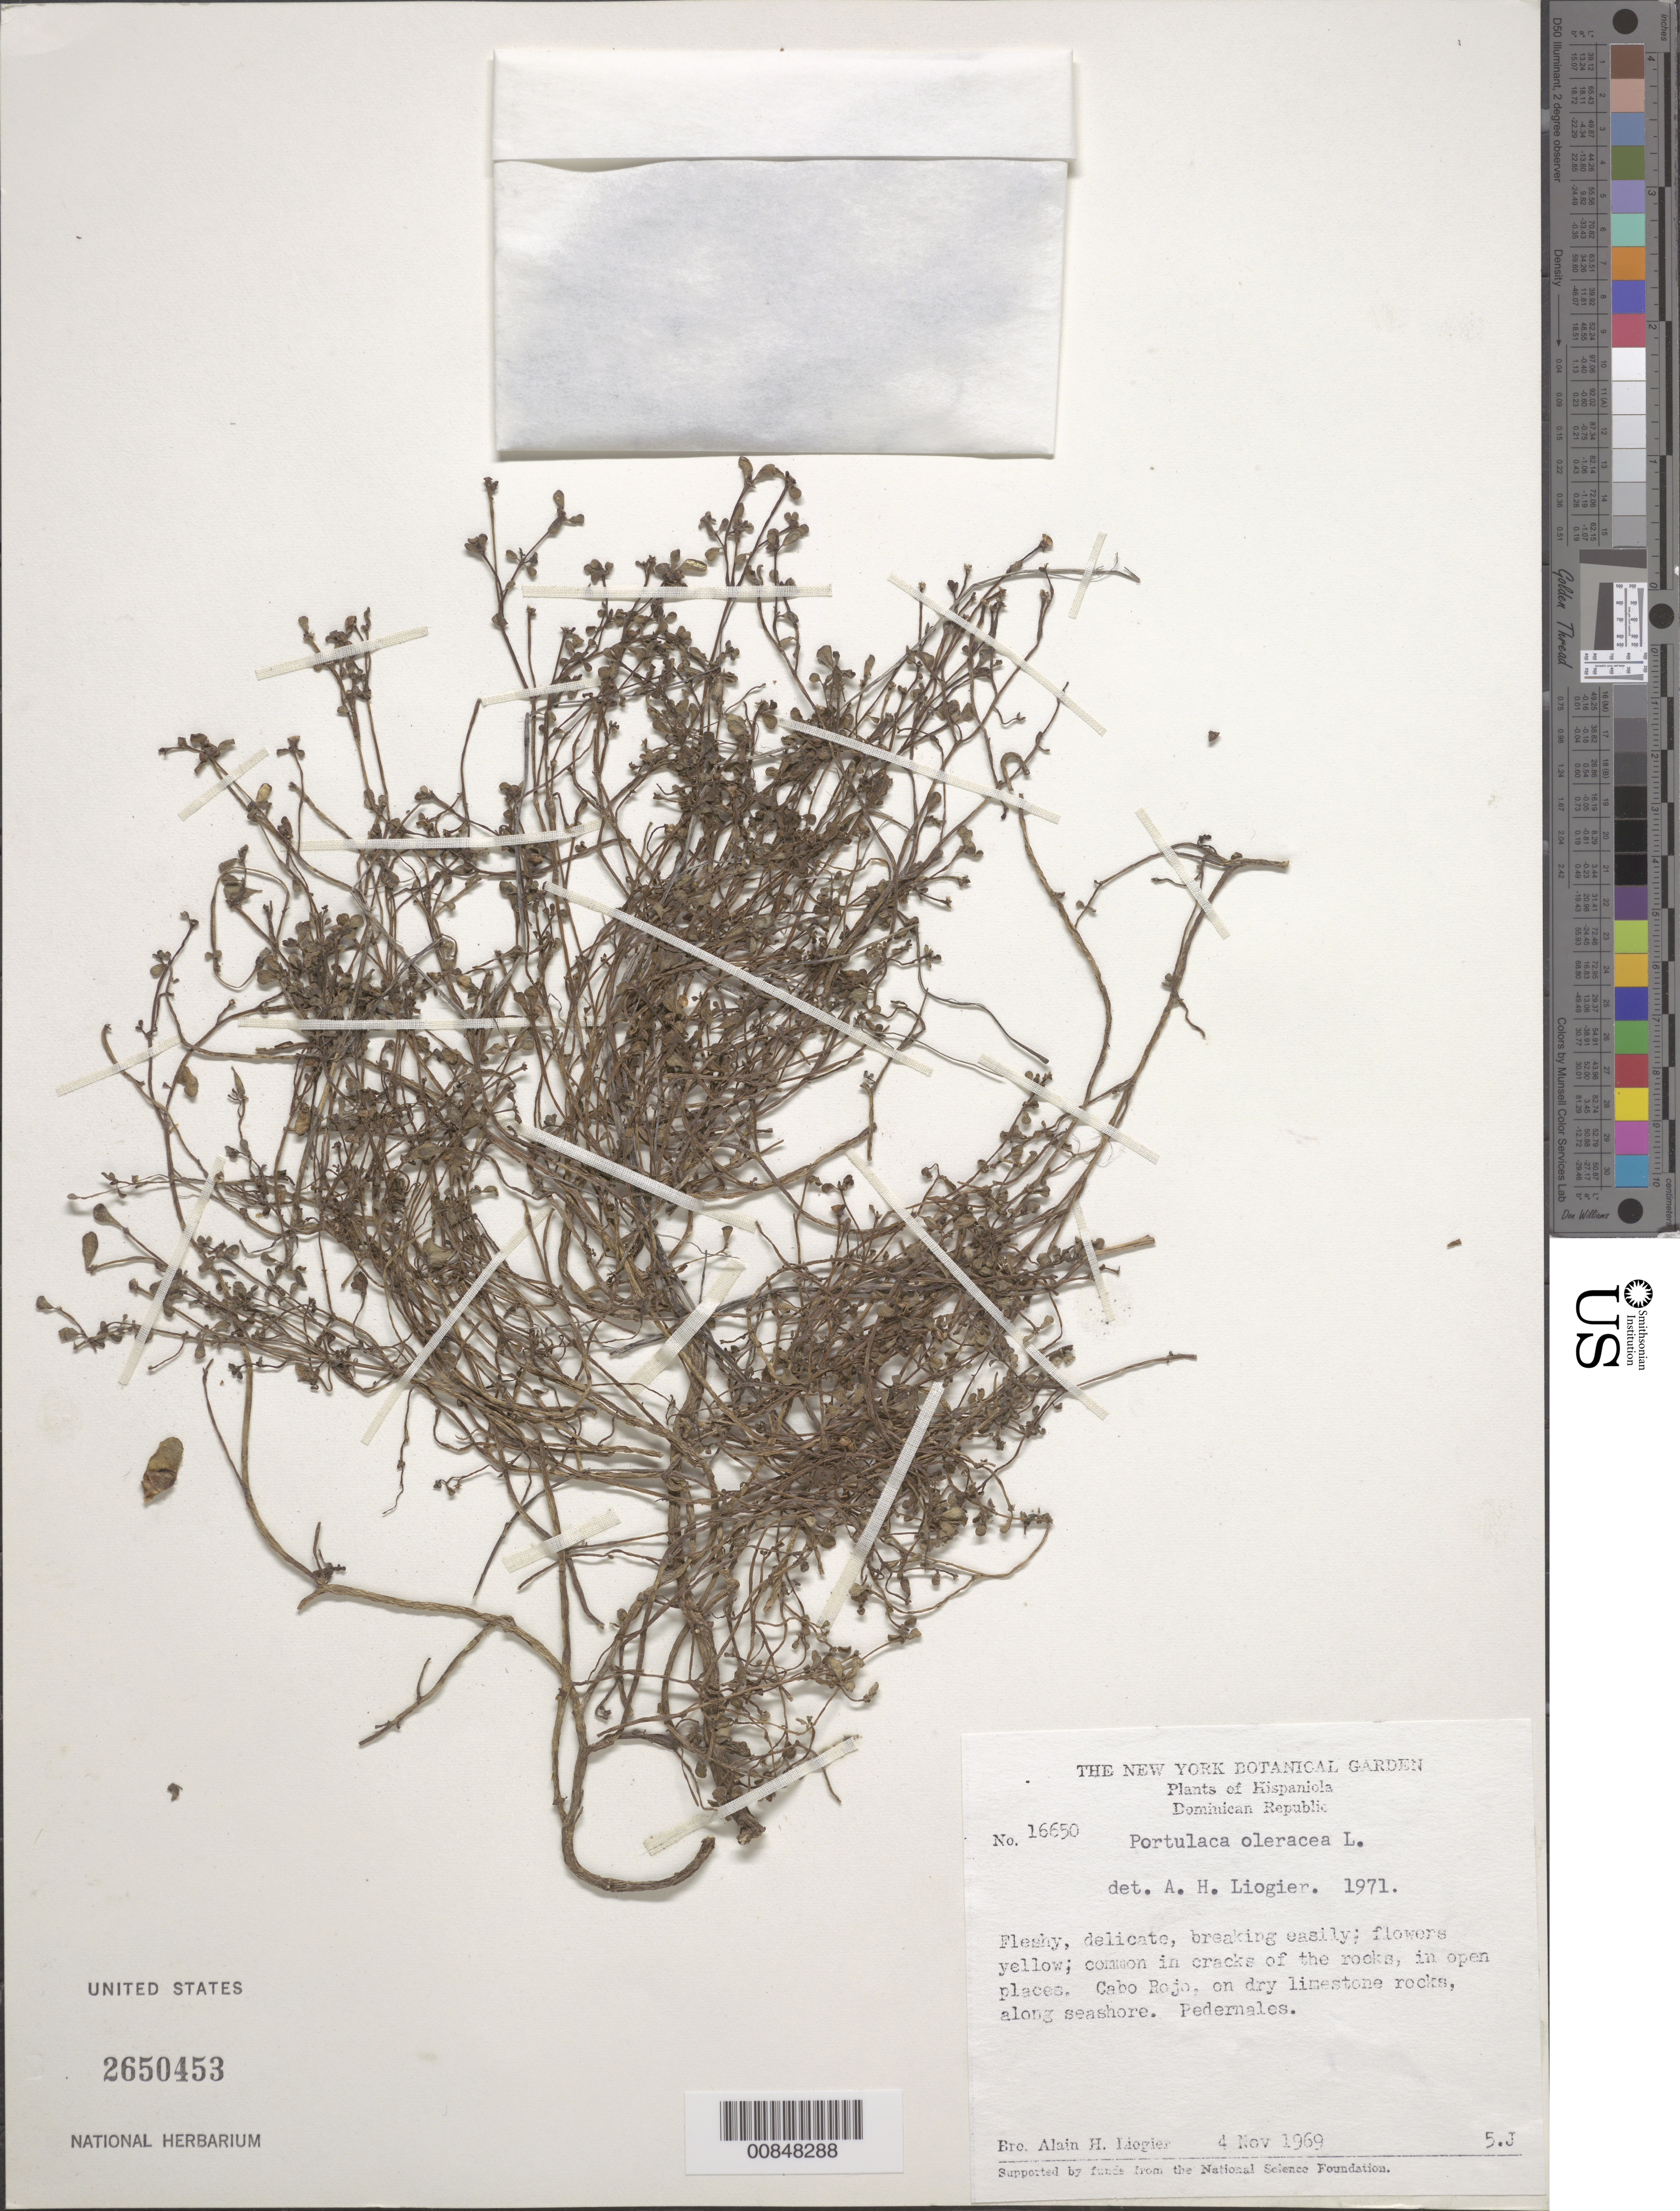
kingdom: Plantae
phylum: Tracheophyta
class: Magnoliopsida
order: Caryophyllales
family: Portulacaceae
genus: Portulaca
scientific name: Portulaca oleracea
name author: L.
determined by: Liogier, Alain H.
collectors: A. H. Liogier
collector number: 16650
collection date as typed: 04 Nov 1969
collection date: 1969-11-04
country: Dominican Republic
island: Hispaniola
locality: Cabo Rojo. Pedernales.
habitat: On dry limestone rocks along seashore. Common in cracks of the rocks, in open places.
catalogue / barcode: US 2650453